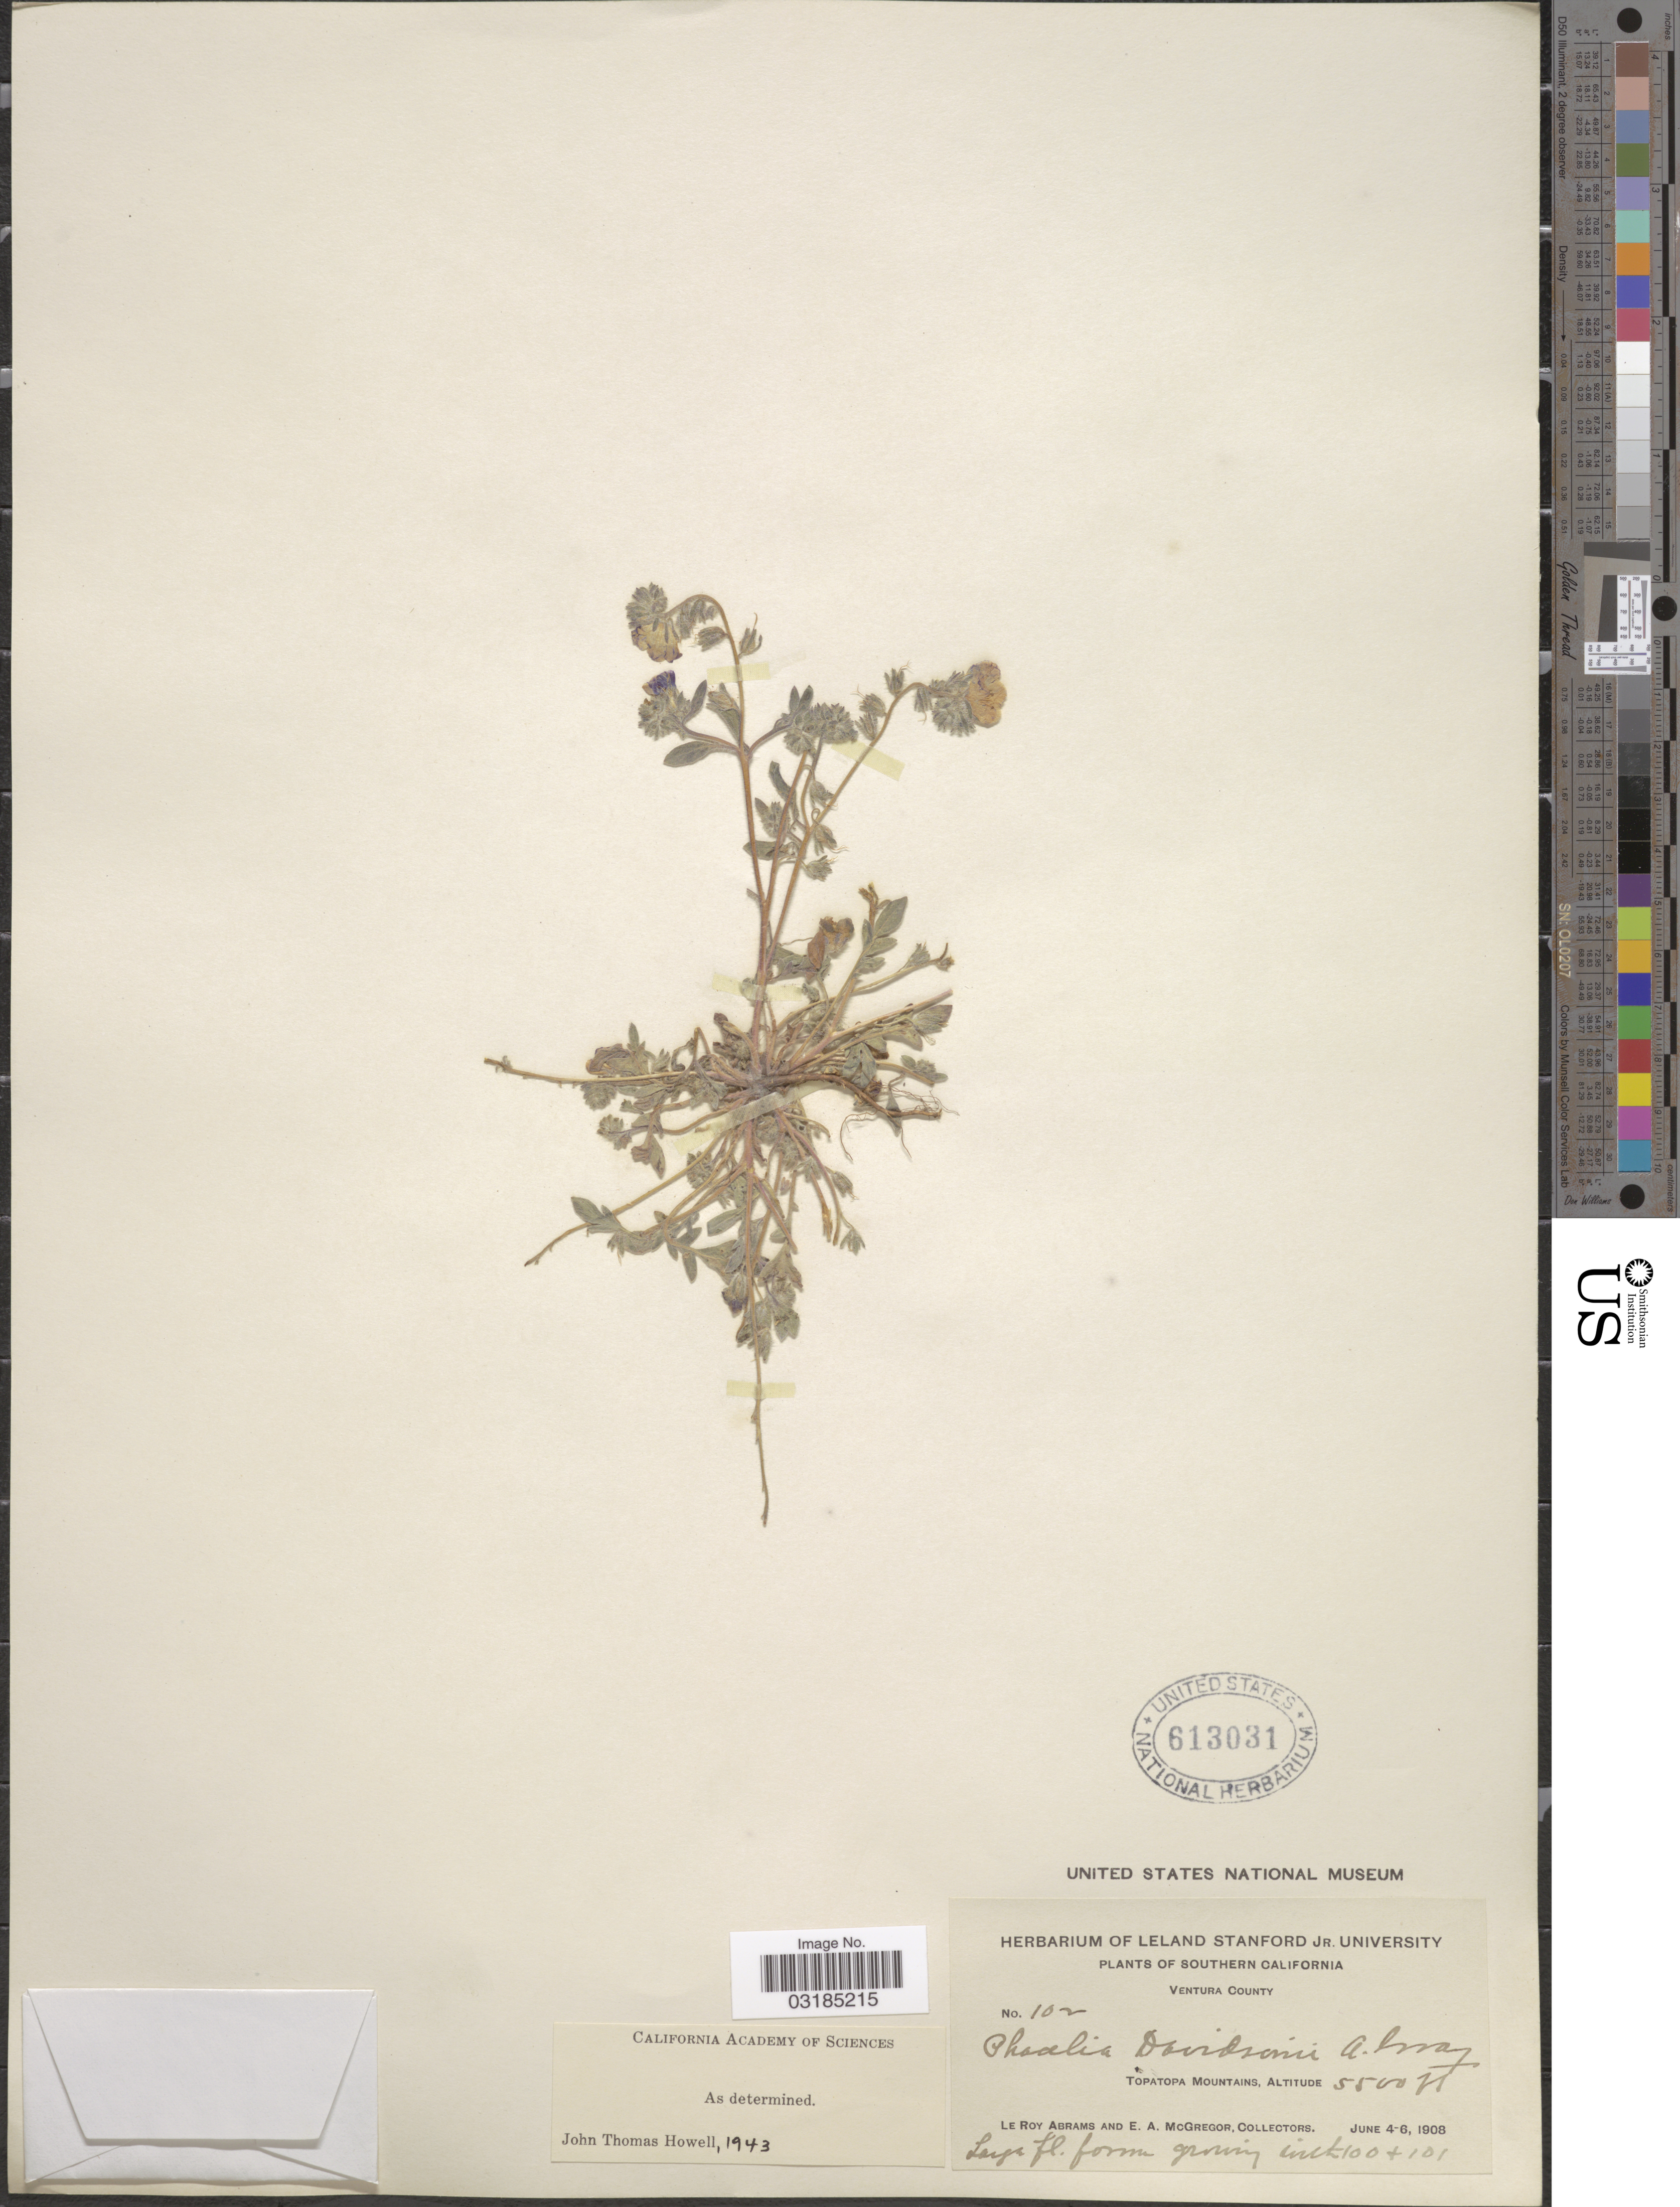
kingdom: Plantae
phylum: Tracheophyta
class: Magnoliopsida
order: Boraginales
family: Hydrophyllaceae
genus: Phacelia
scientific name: Phacelia davidsonii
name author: A. Gray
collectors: L. Abrams & E. A. McGregor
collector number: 102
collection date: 1908-06-04/1908-06-06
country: United States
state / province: California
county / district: Ventura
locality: Southern California. Ventura County. Topatopa Mountains.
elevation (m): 1676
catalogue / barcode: US 613031